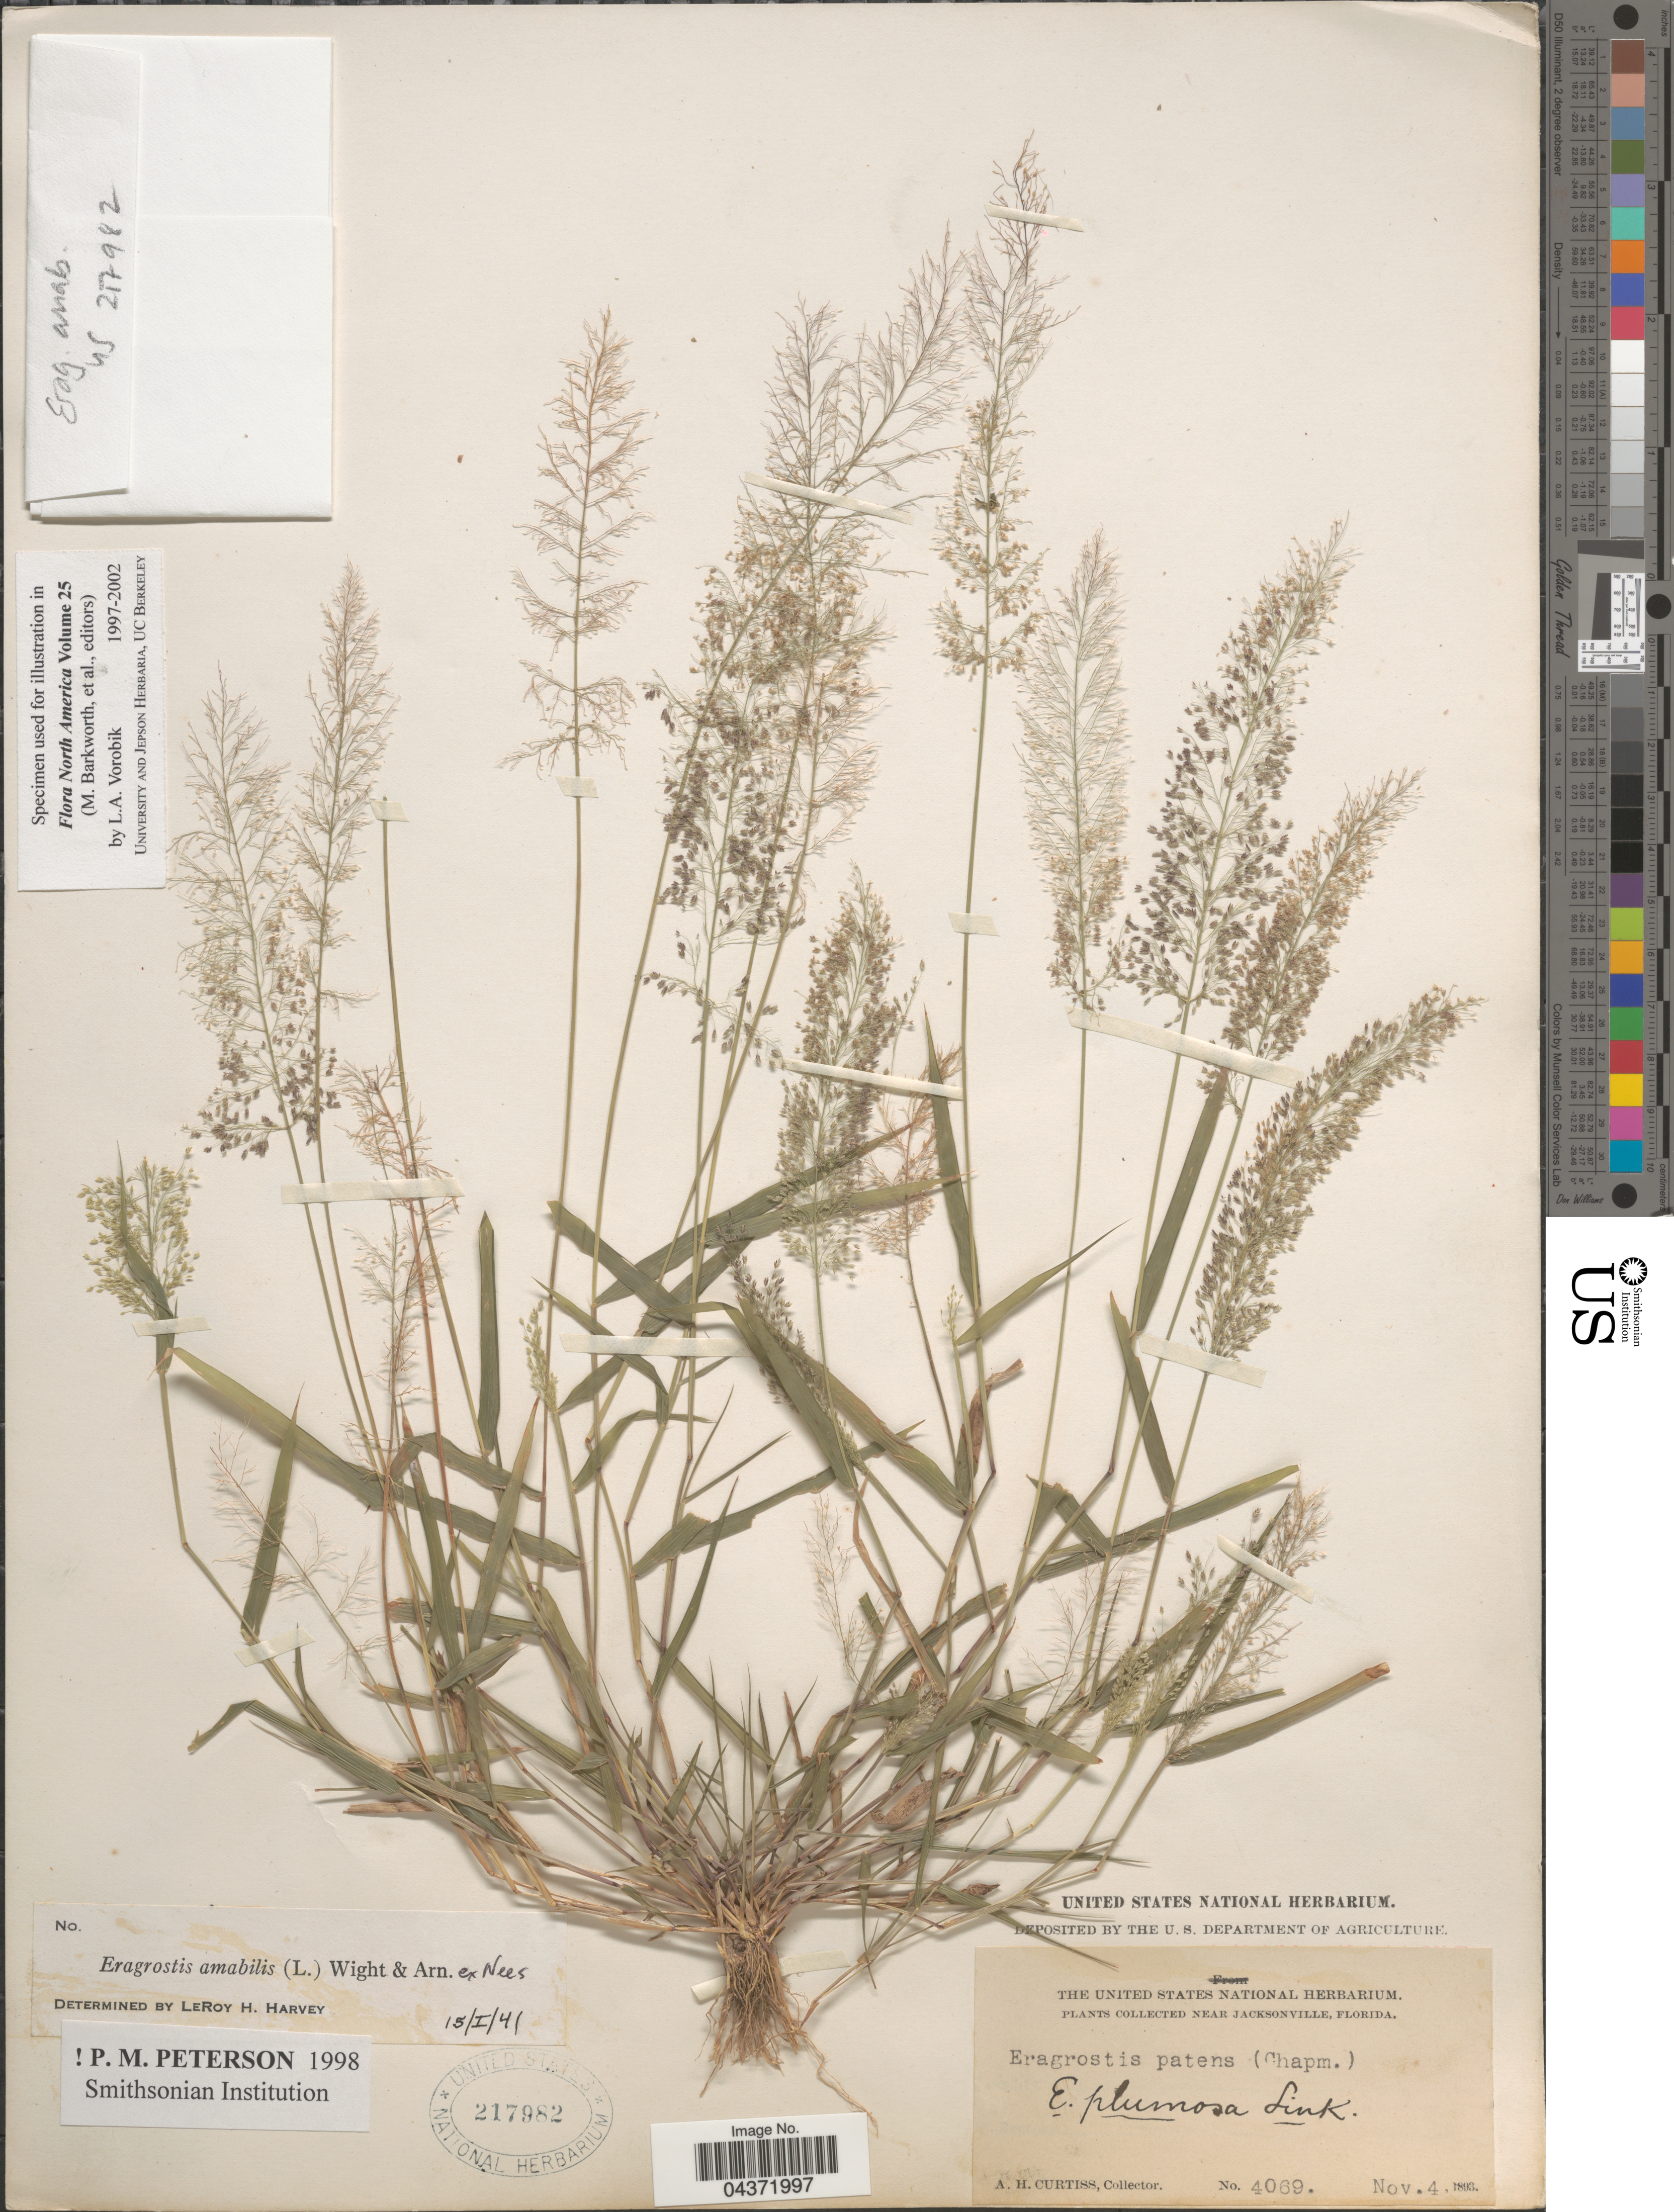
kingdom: Plantae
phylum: Tracheophyta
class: Liliopsida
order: Poales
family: Poaceae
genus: Eragrostis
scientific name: Eragrostis tenella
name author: (L.) P. Beauv. ex Roem. & Schult.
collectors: A. H. Curtiss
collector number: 4069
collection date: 1893-11-04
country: United States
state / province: Florida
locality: Near Jacksonville.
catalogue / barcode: US 217982